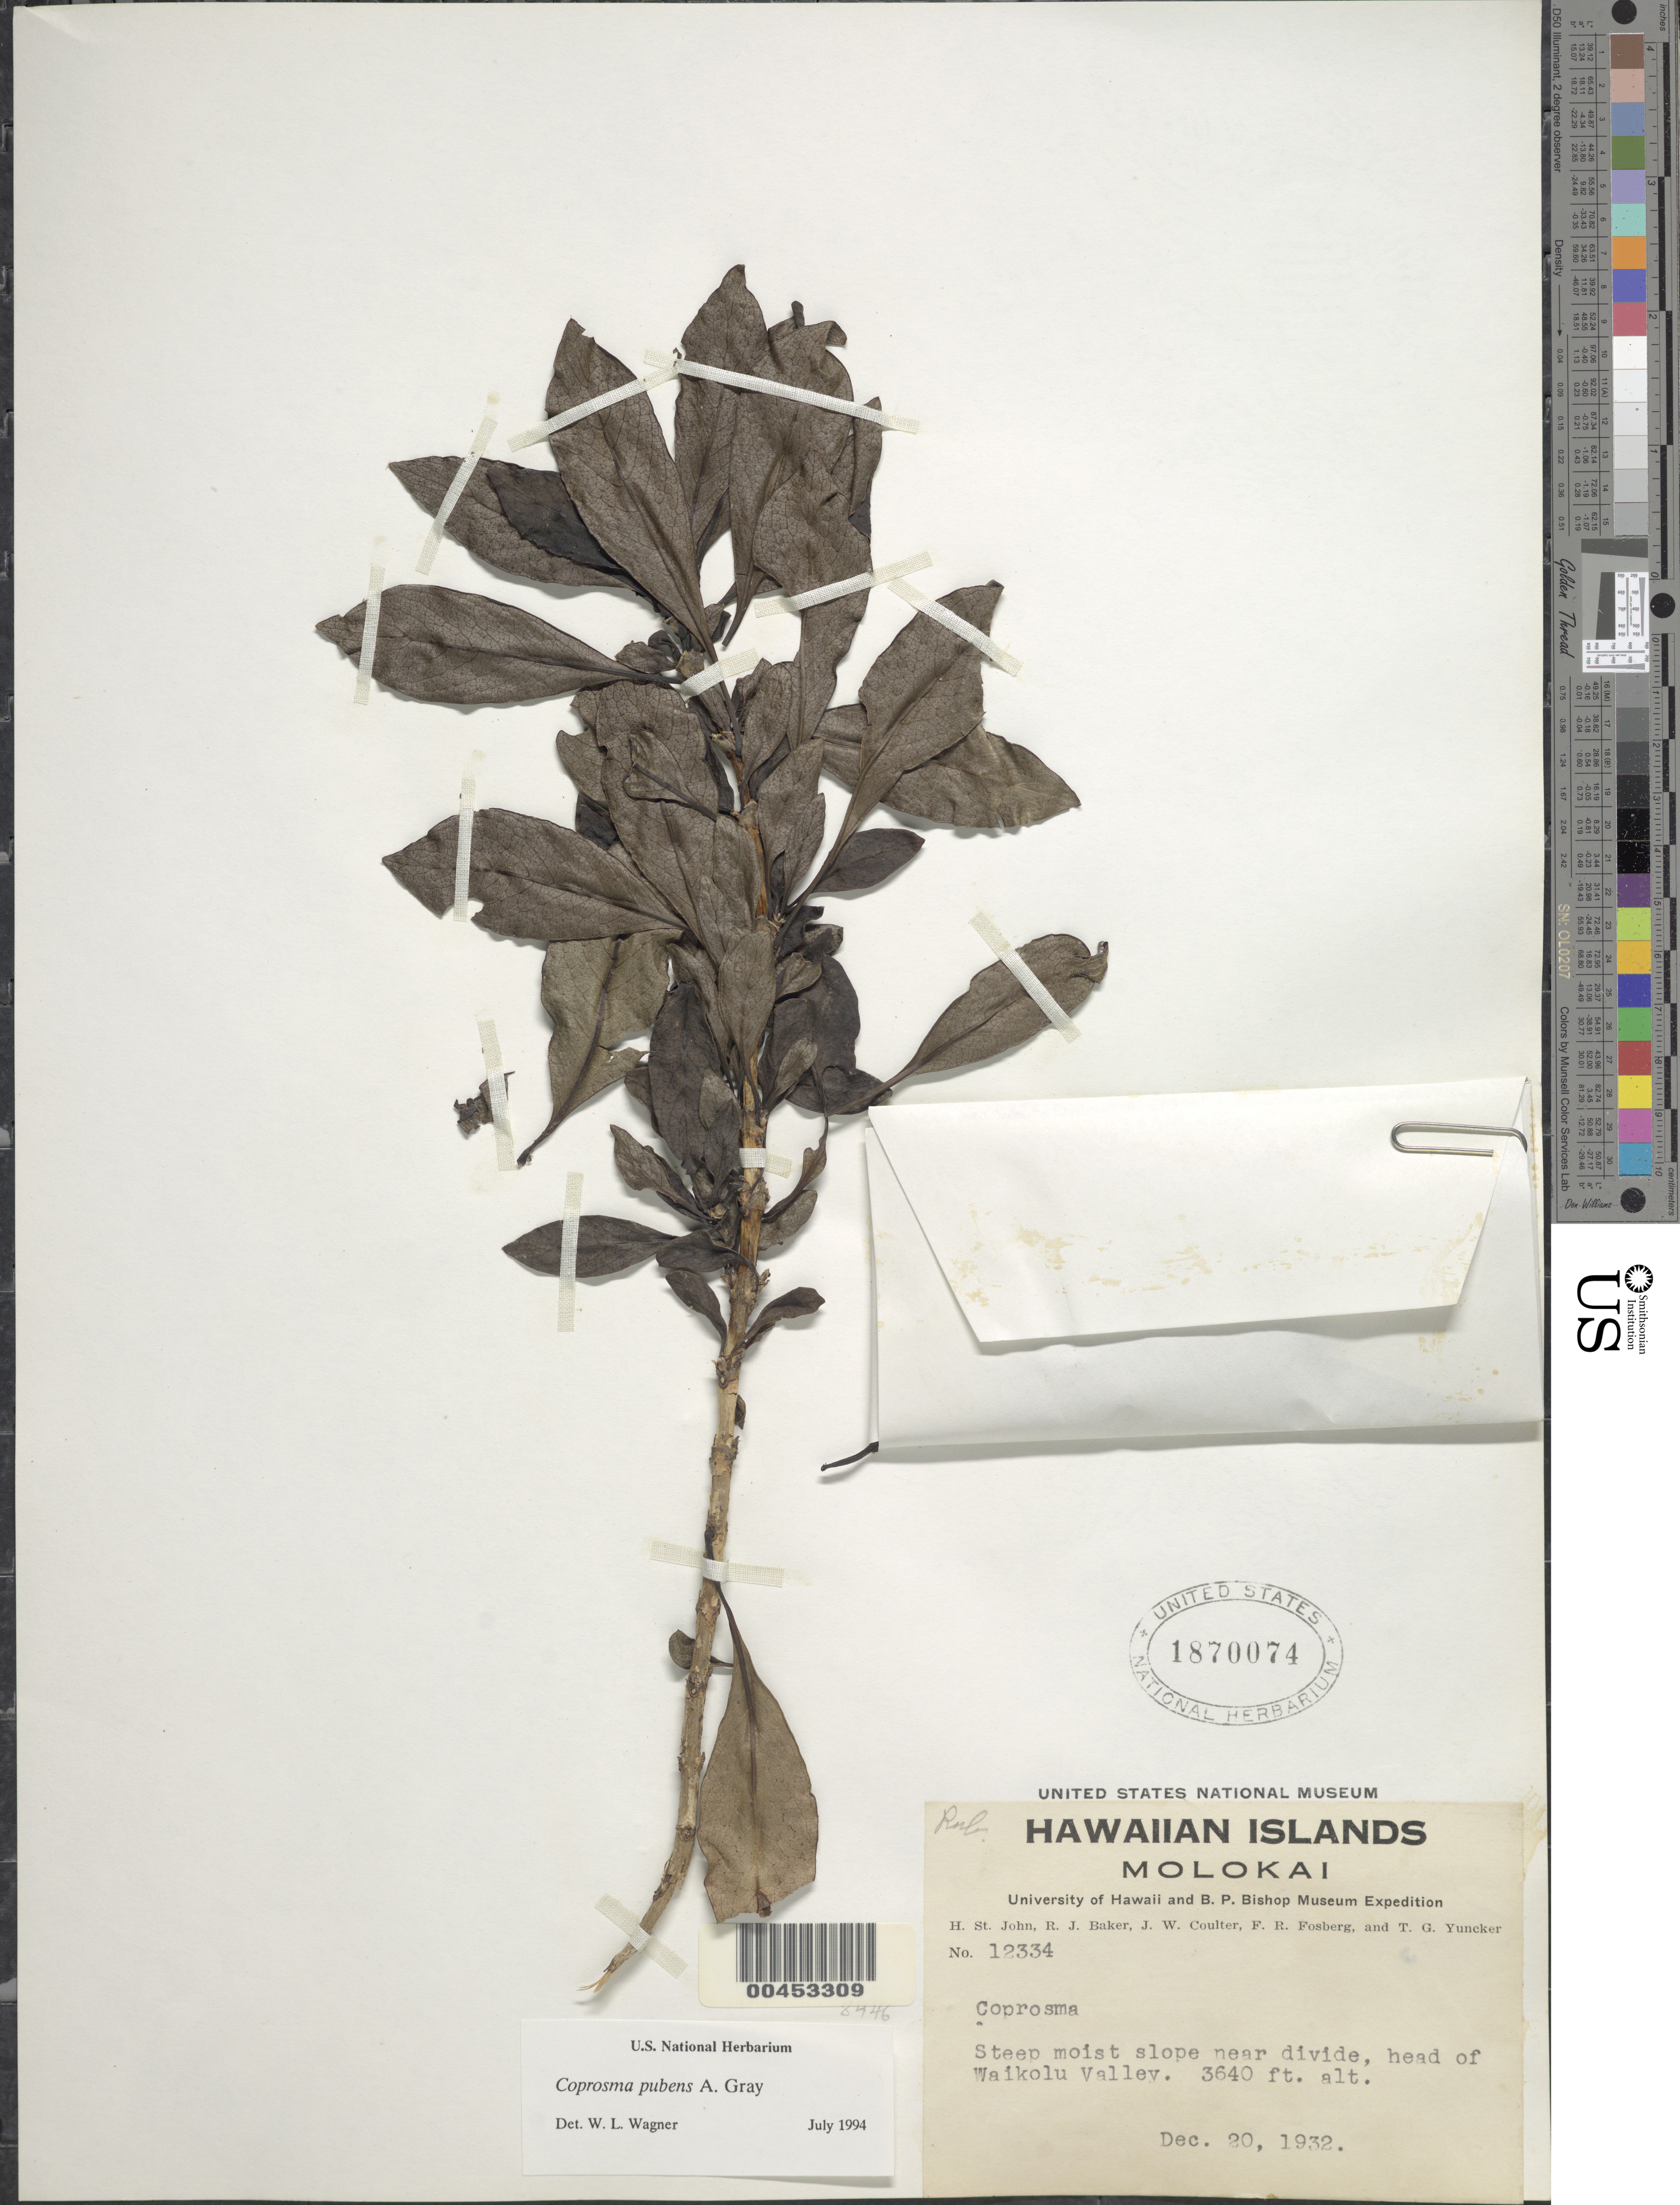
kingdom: Plantae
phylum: Tracheophyta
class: Magnoliopsida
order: Gentianales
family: Rubiaceae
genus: Coprosma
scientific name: Coprosma pubens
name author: A. Gray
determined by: Wagner, W. L., (BOT), Smithsonian Institution - National Museum of Natural History (UNITED STATES)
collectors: H. St. John, R. J. Baker, J. W. Coulter & F. R. Fosberg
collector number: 12334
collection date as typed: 20 Dec 1932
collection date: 1932-12-20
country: United States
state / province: Hawaii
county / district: Maui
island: Moloka'i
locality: Head of Waikolu Valley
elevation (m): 1109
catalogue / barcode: US 1870074